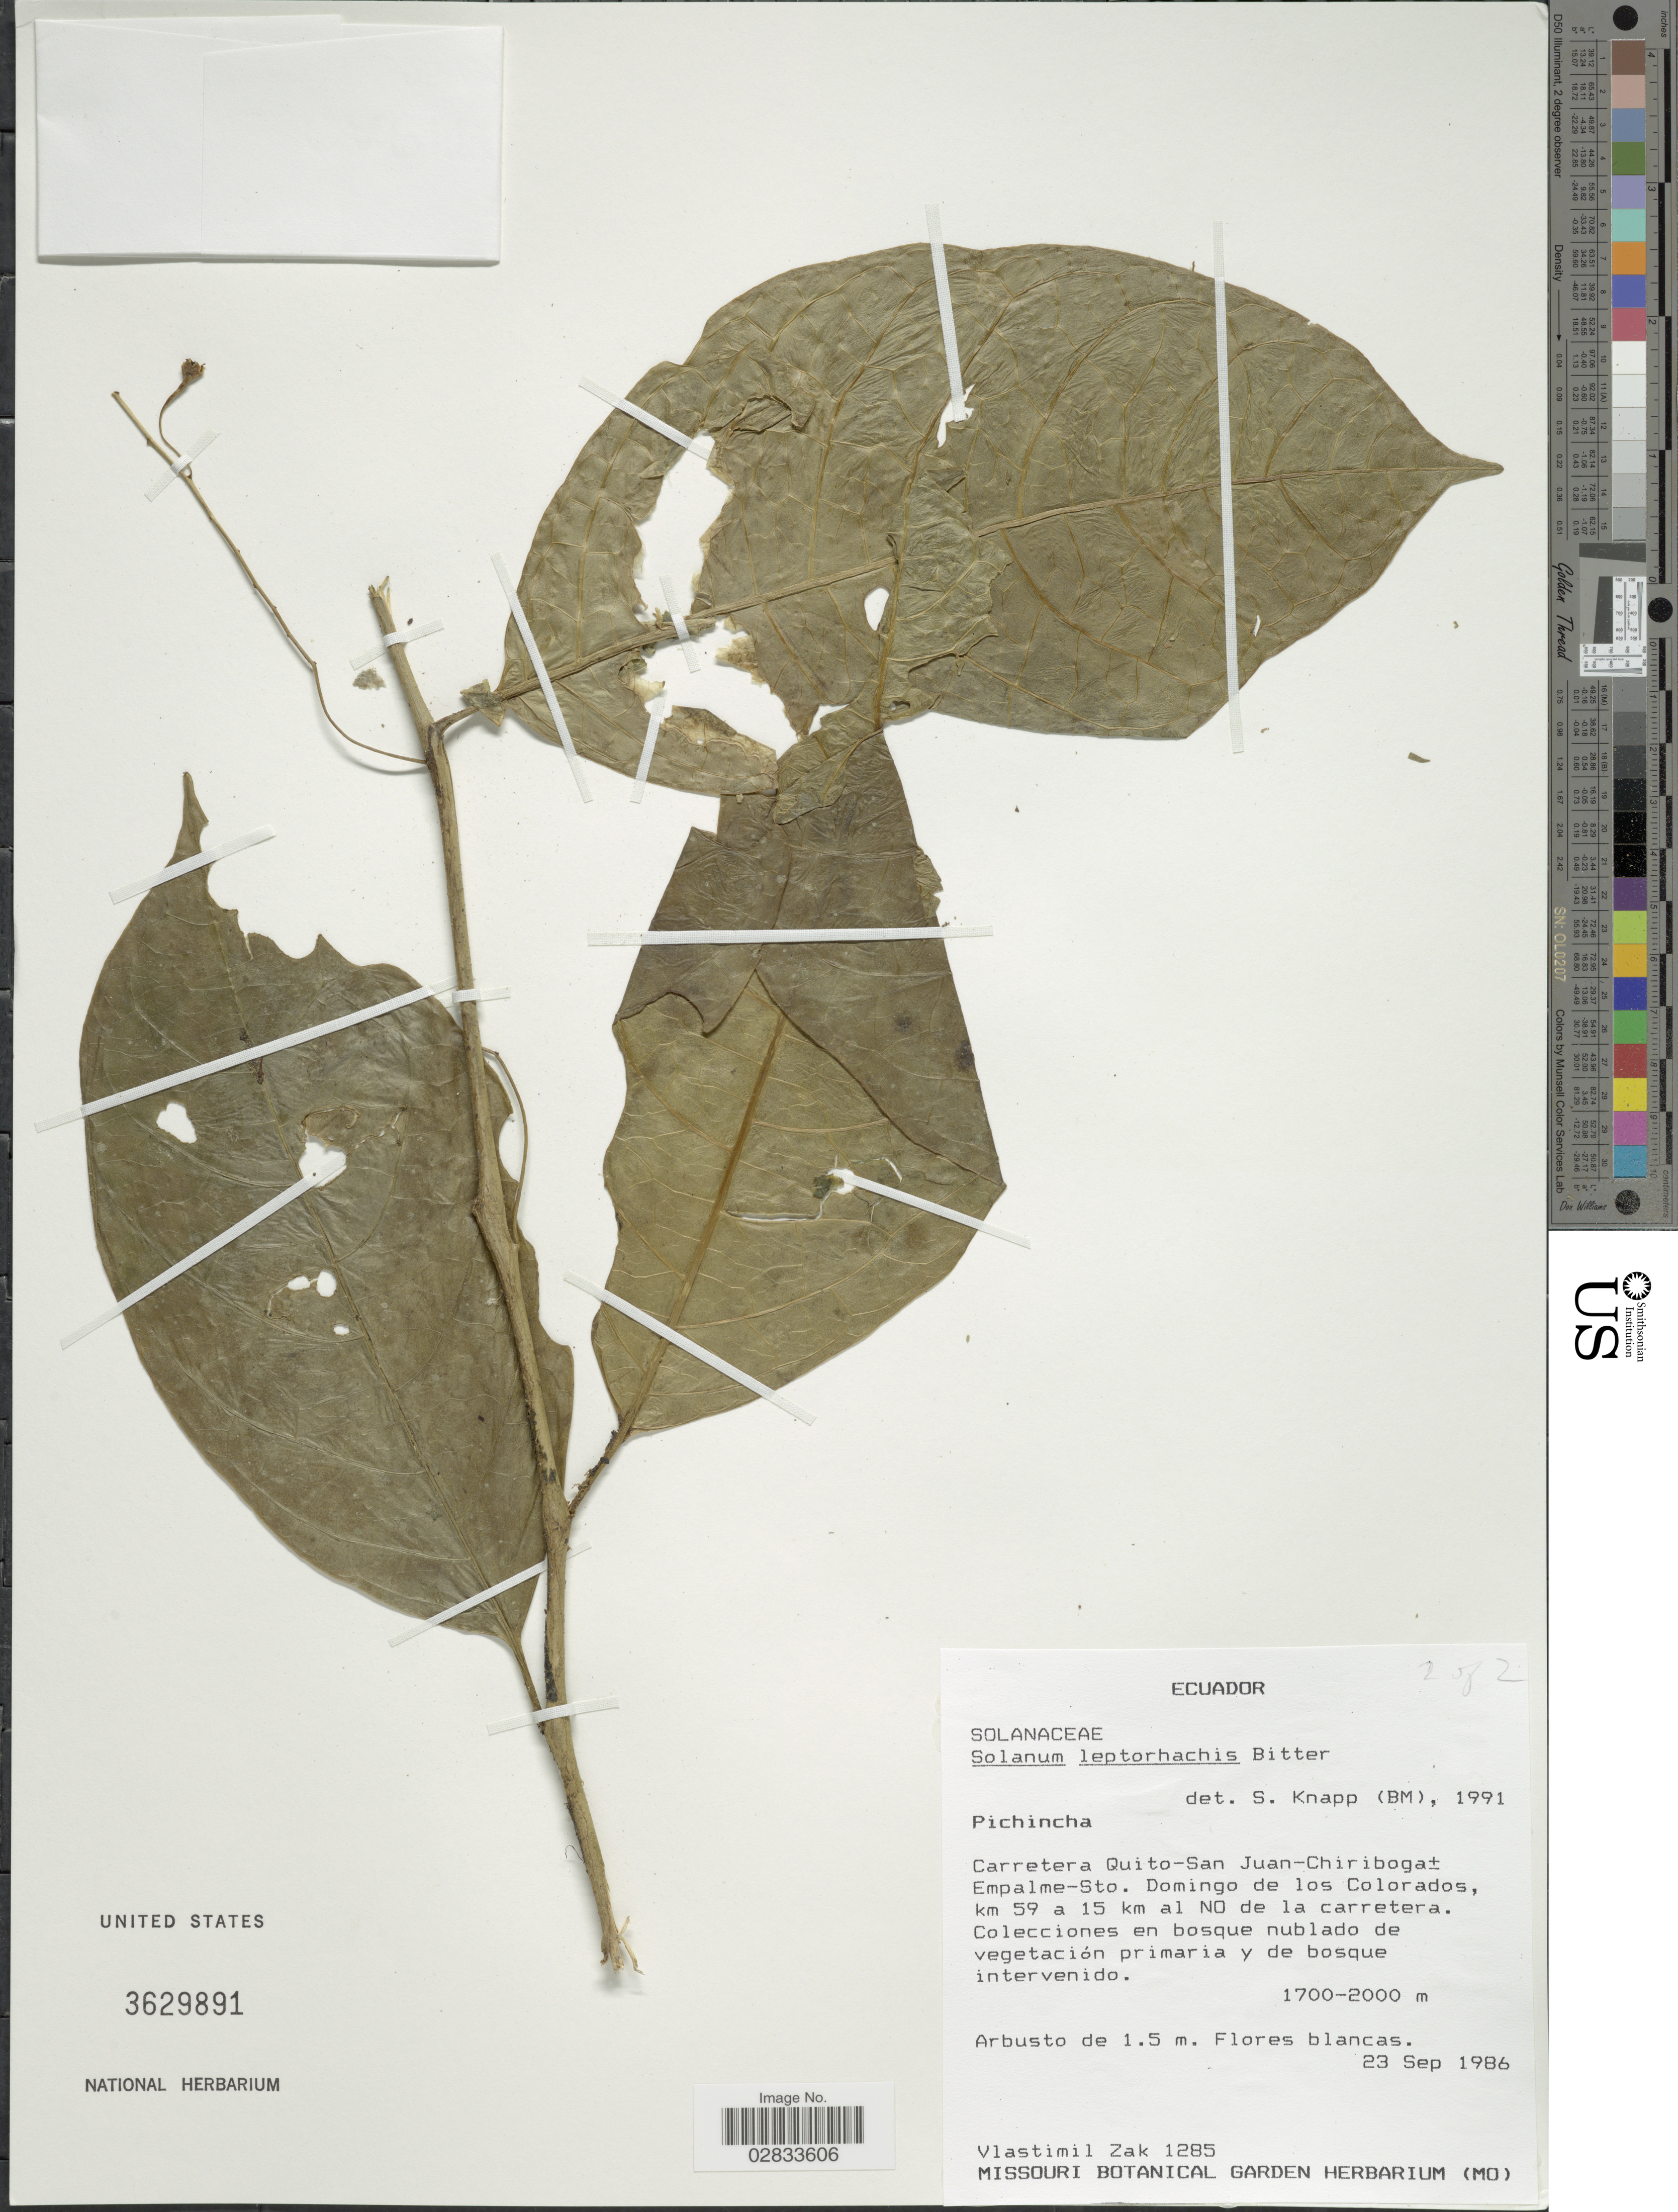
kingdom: Plantae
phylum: Tracheophyta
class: Magnoliopsida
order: Solanales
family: Solanaceae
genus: Solanum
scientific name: Solanum leptorhachis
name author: Bitter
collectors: V. Zak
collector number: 1285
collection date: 1986-09-23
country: Ecuador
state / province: Pichincha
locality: Carretera Quito-San Juan-Chiriboga± Empalme-Sto. Domingo de los Colorados, km 59 a 15 km al NO de la carretera.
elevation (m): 1700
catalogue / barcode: US 3629891